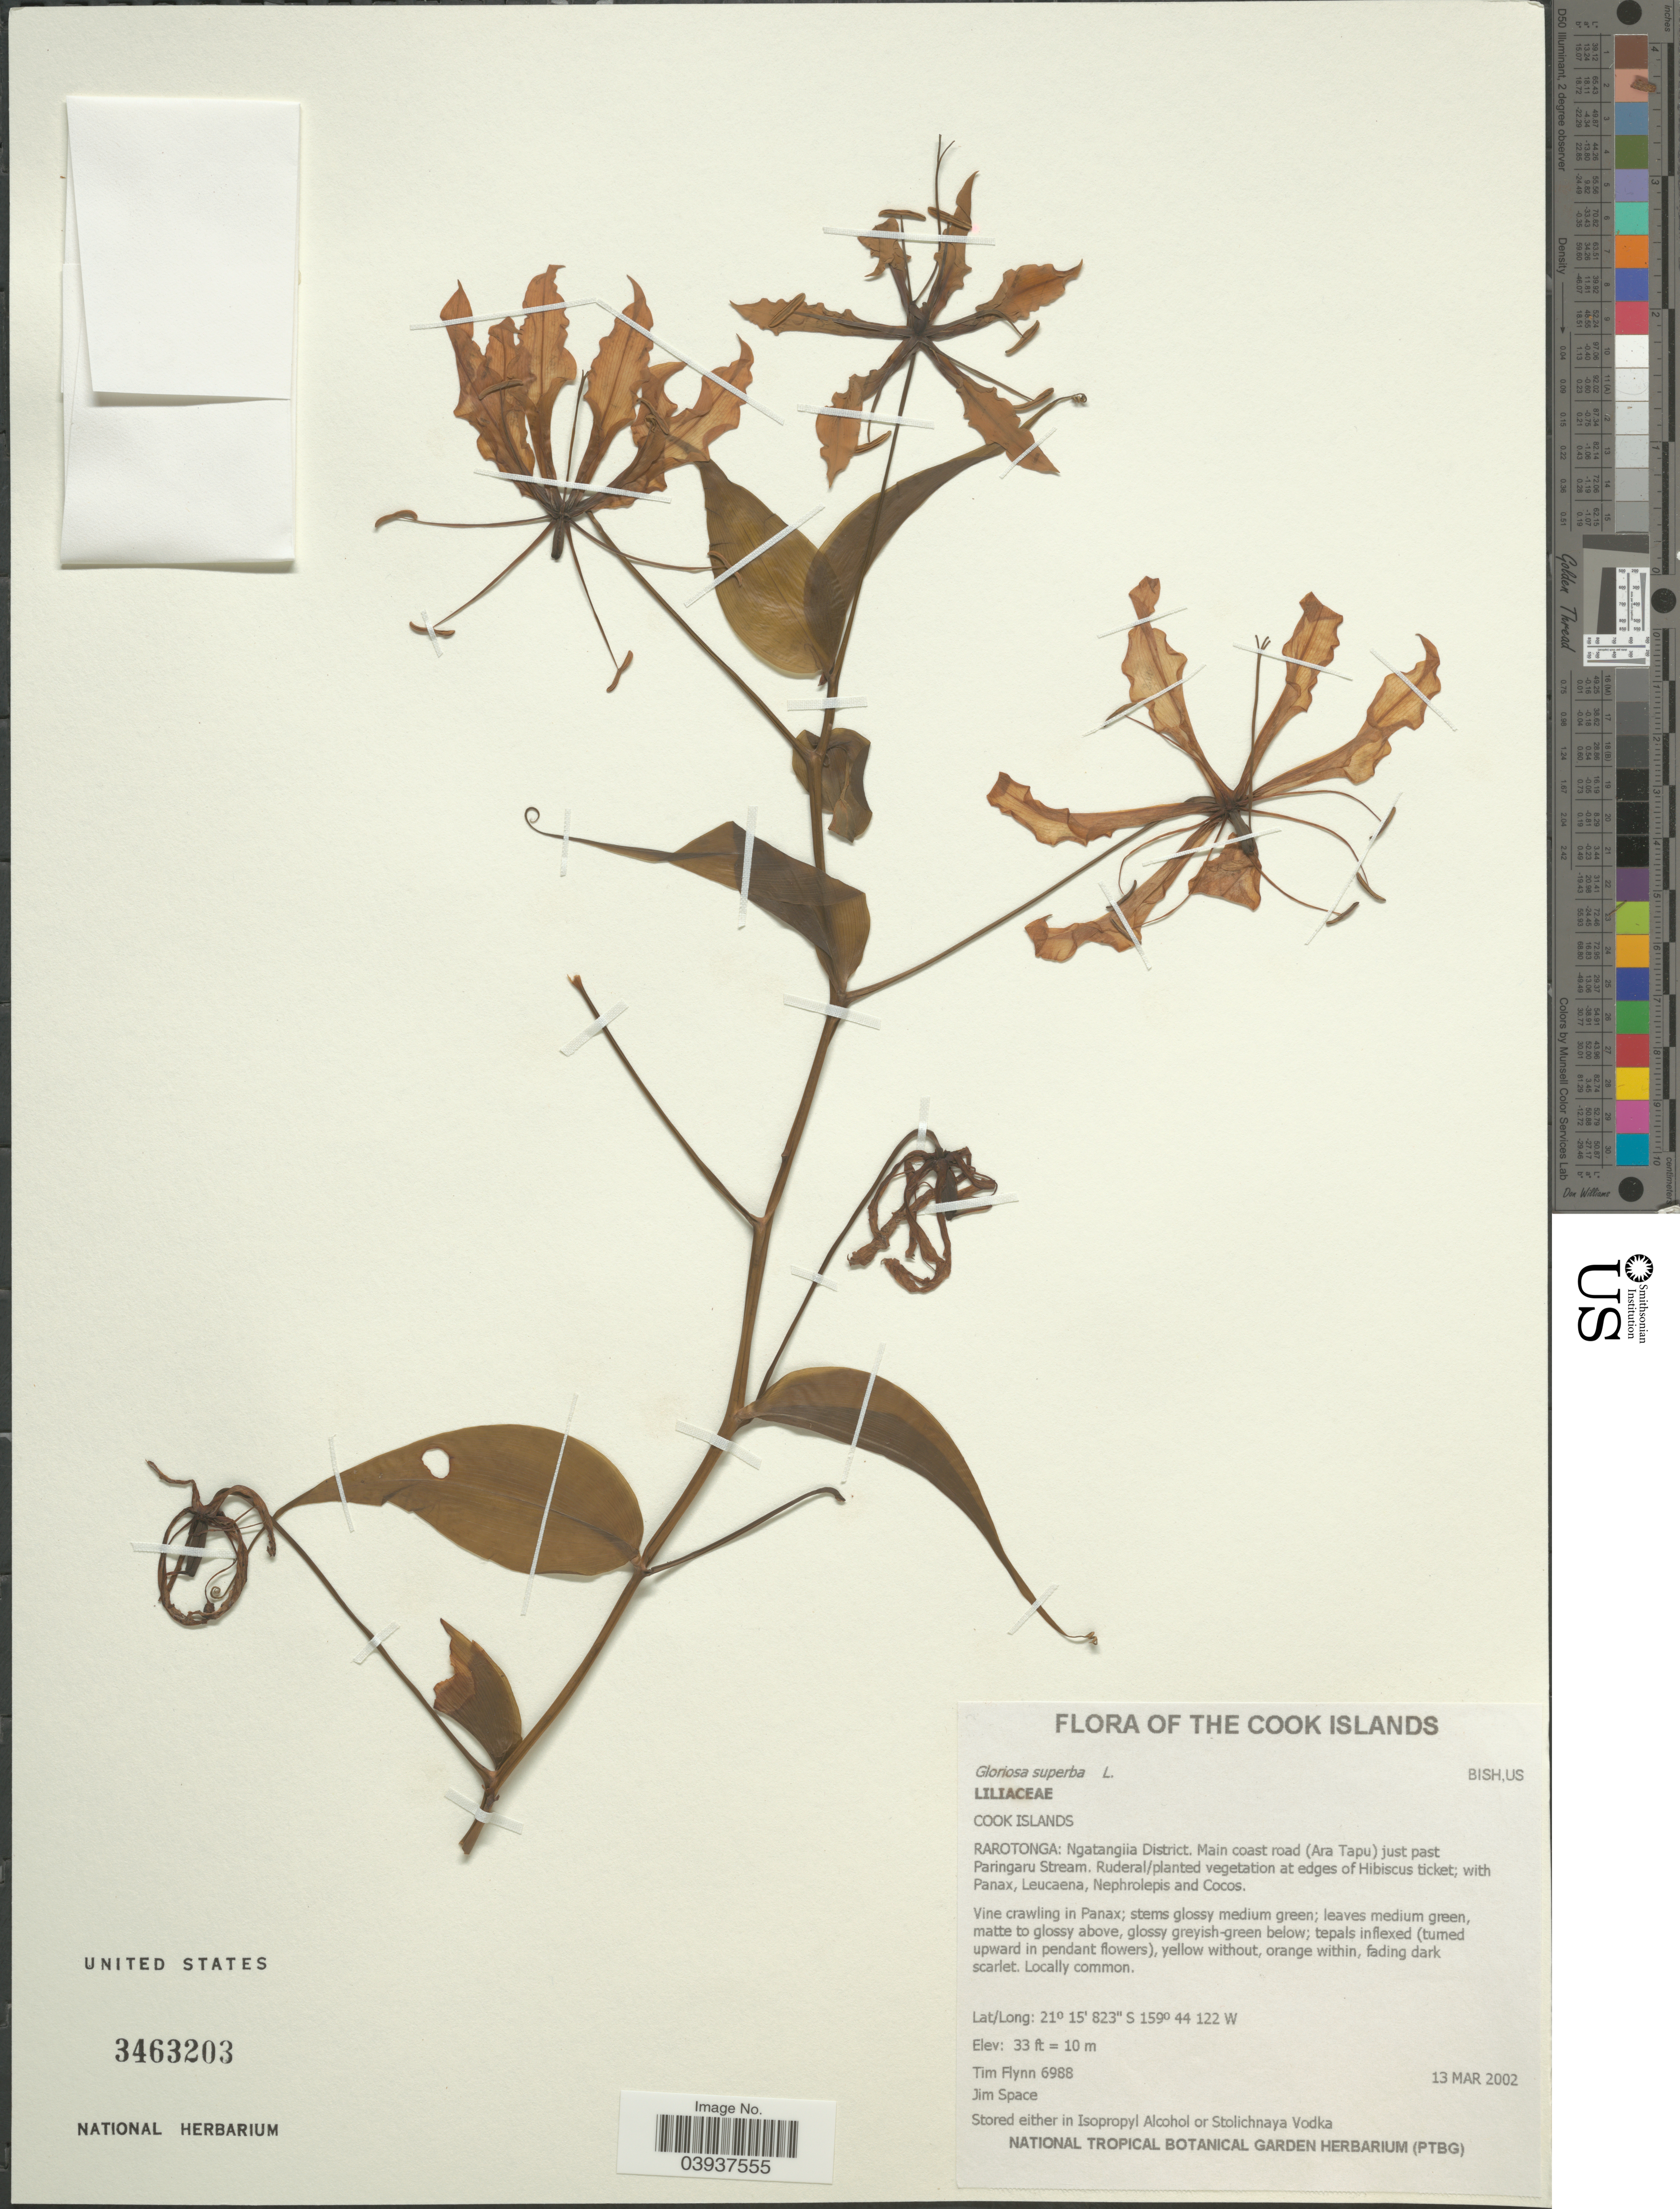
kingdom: Plantae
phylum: Tracheophyta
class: Liliopsida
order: Liliales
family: Colchicaceae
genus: Gloriosa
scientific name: Gloriosa superba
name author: L.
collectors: T. Flynn & J. Space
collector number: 6988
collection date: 2002-03-13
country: Cook Islands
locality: Rarotonga: Ngatangiia District. Main coast road ( Ara Tapu) just past Paringaru Stream.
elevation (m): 10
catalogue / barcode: US 3463203